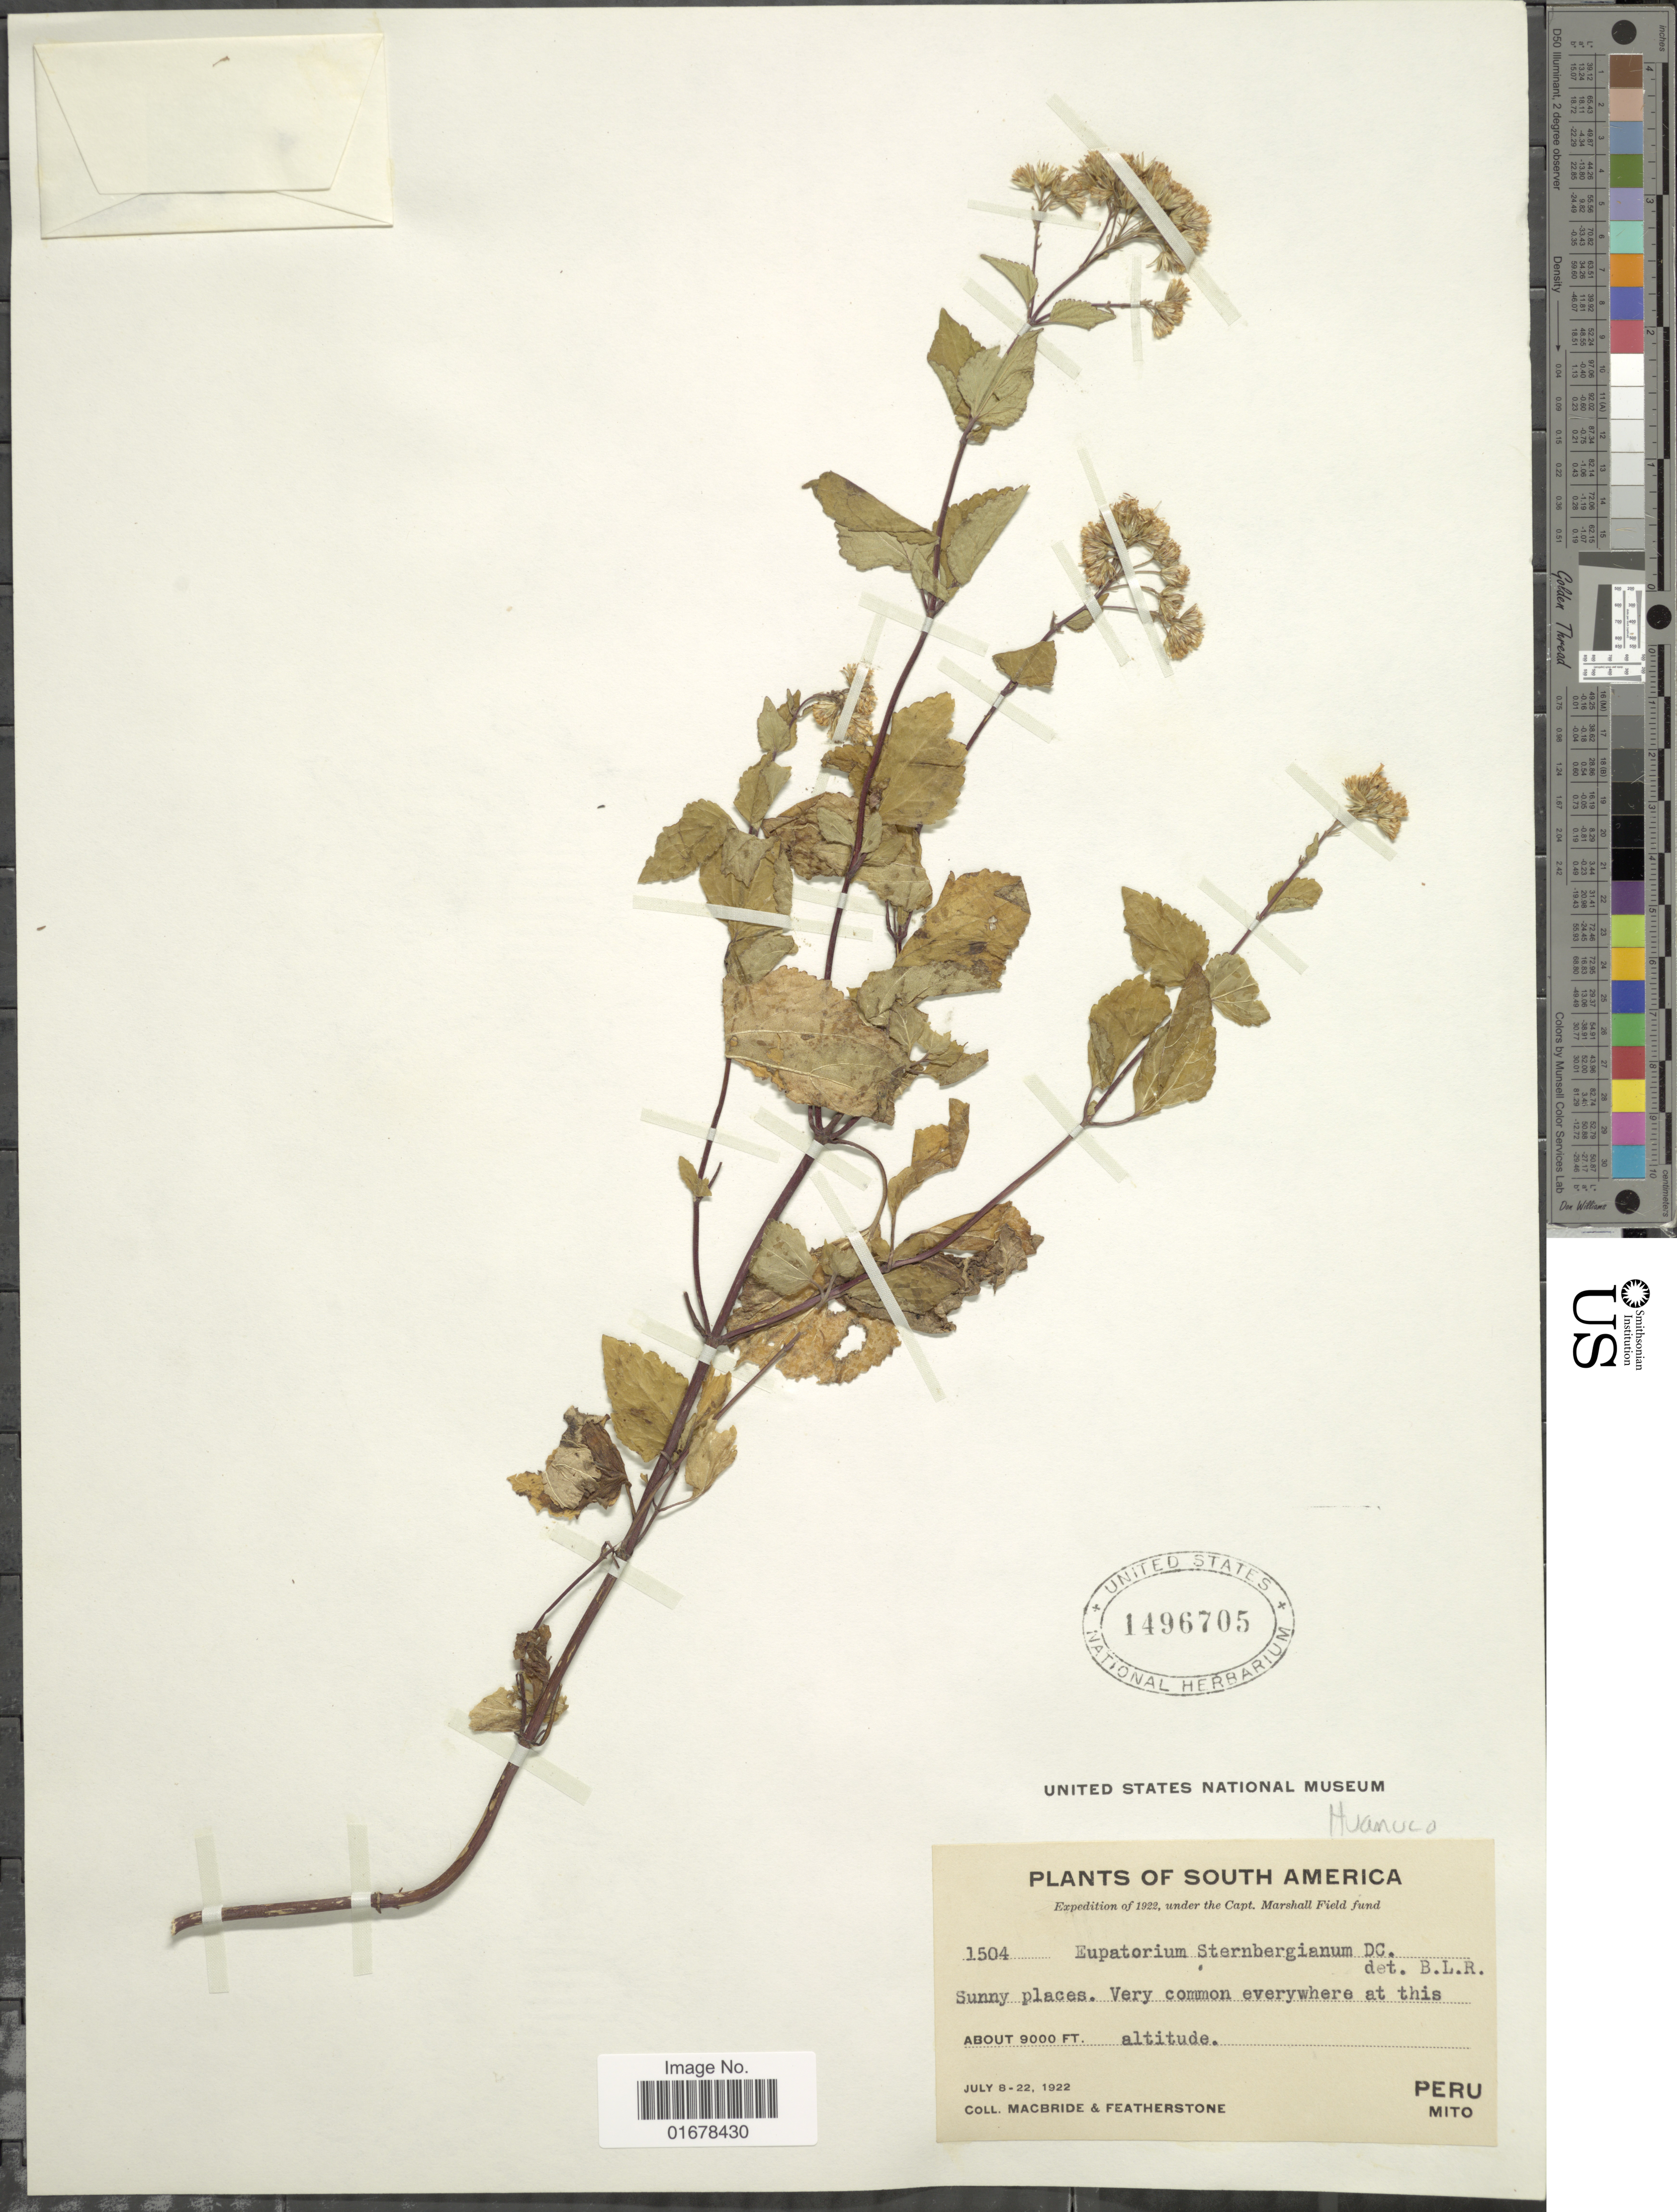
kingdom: Plantae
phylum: Tracheophyta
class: Magnoliopsida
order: Asterales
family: Asteraceae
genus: Ageratina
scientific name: Ageratina sternbergiana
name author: (DC.) R.M. King & H. Rob.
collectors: Macbride, -- & -. Featherstone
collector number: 1504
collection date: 1922-07-08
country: Peru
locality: Mito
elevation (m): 2743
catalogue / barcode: US 1496705